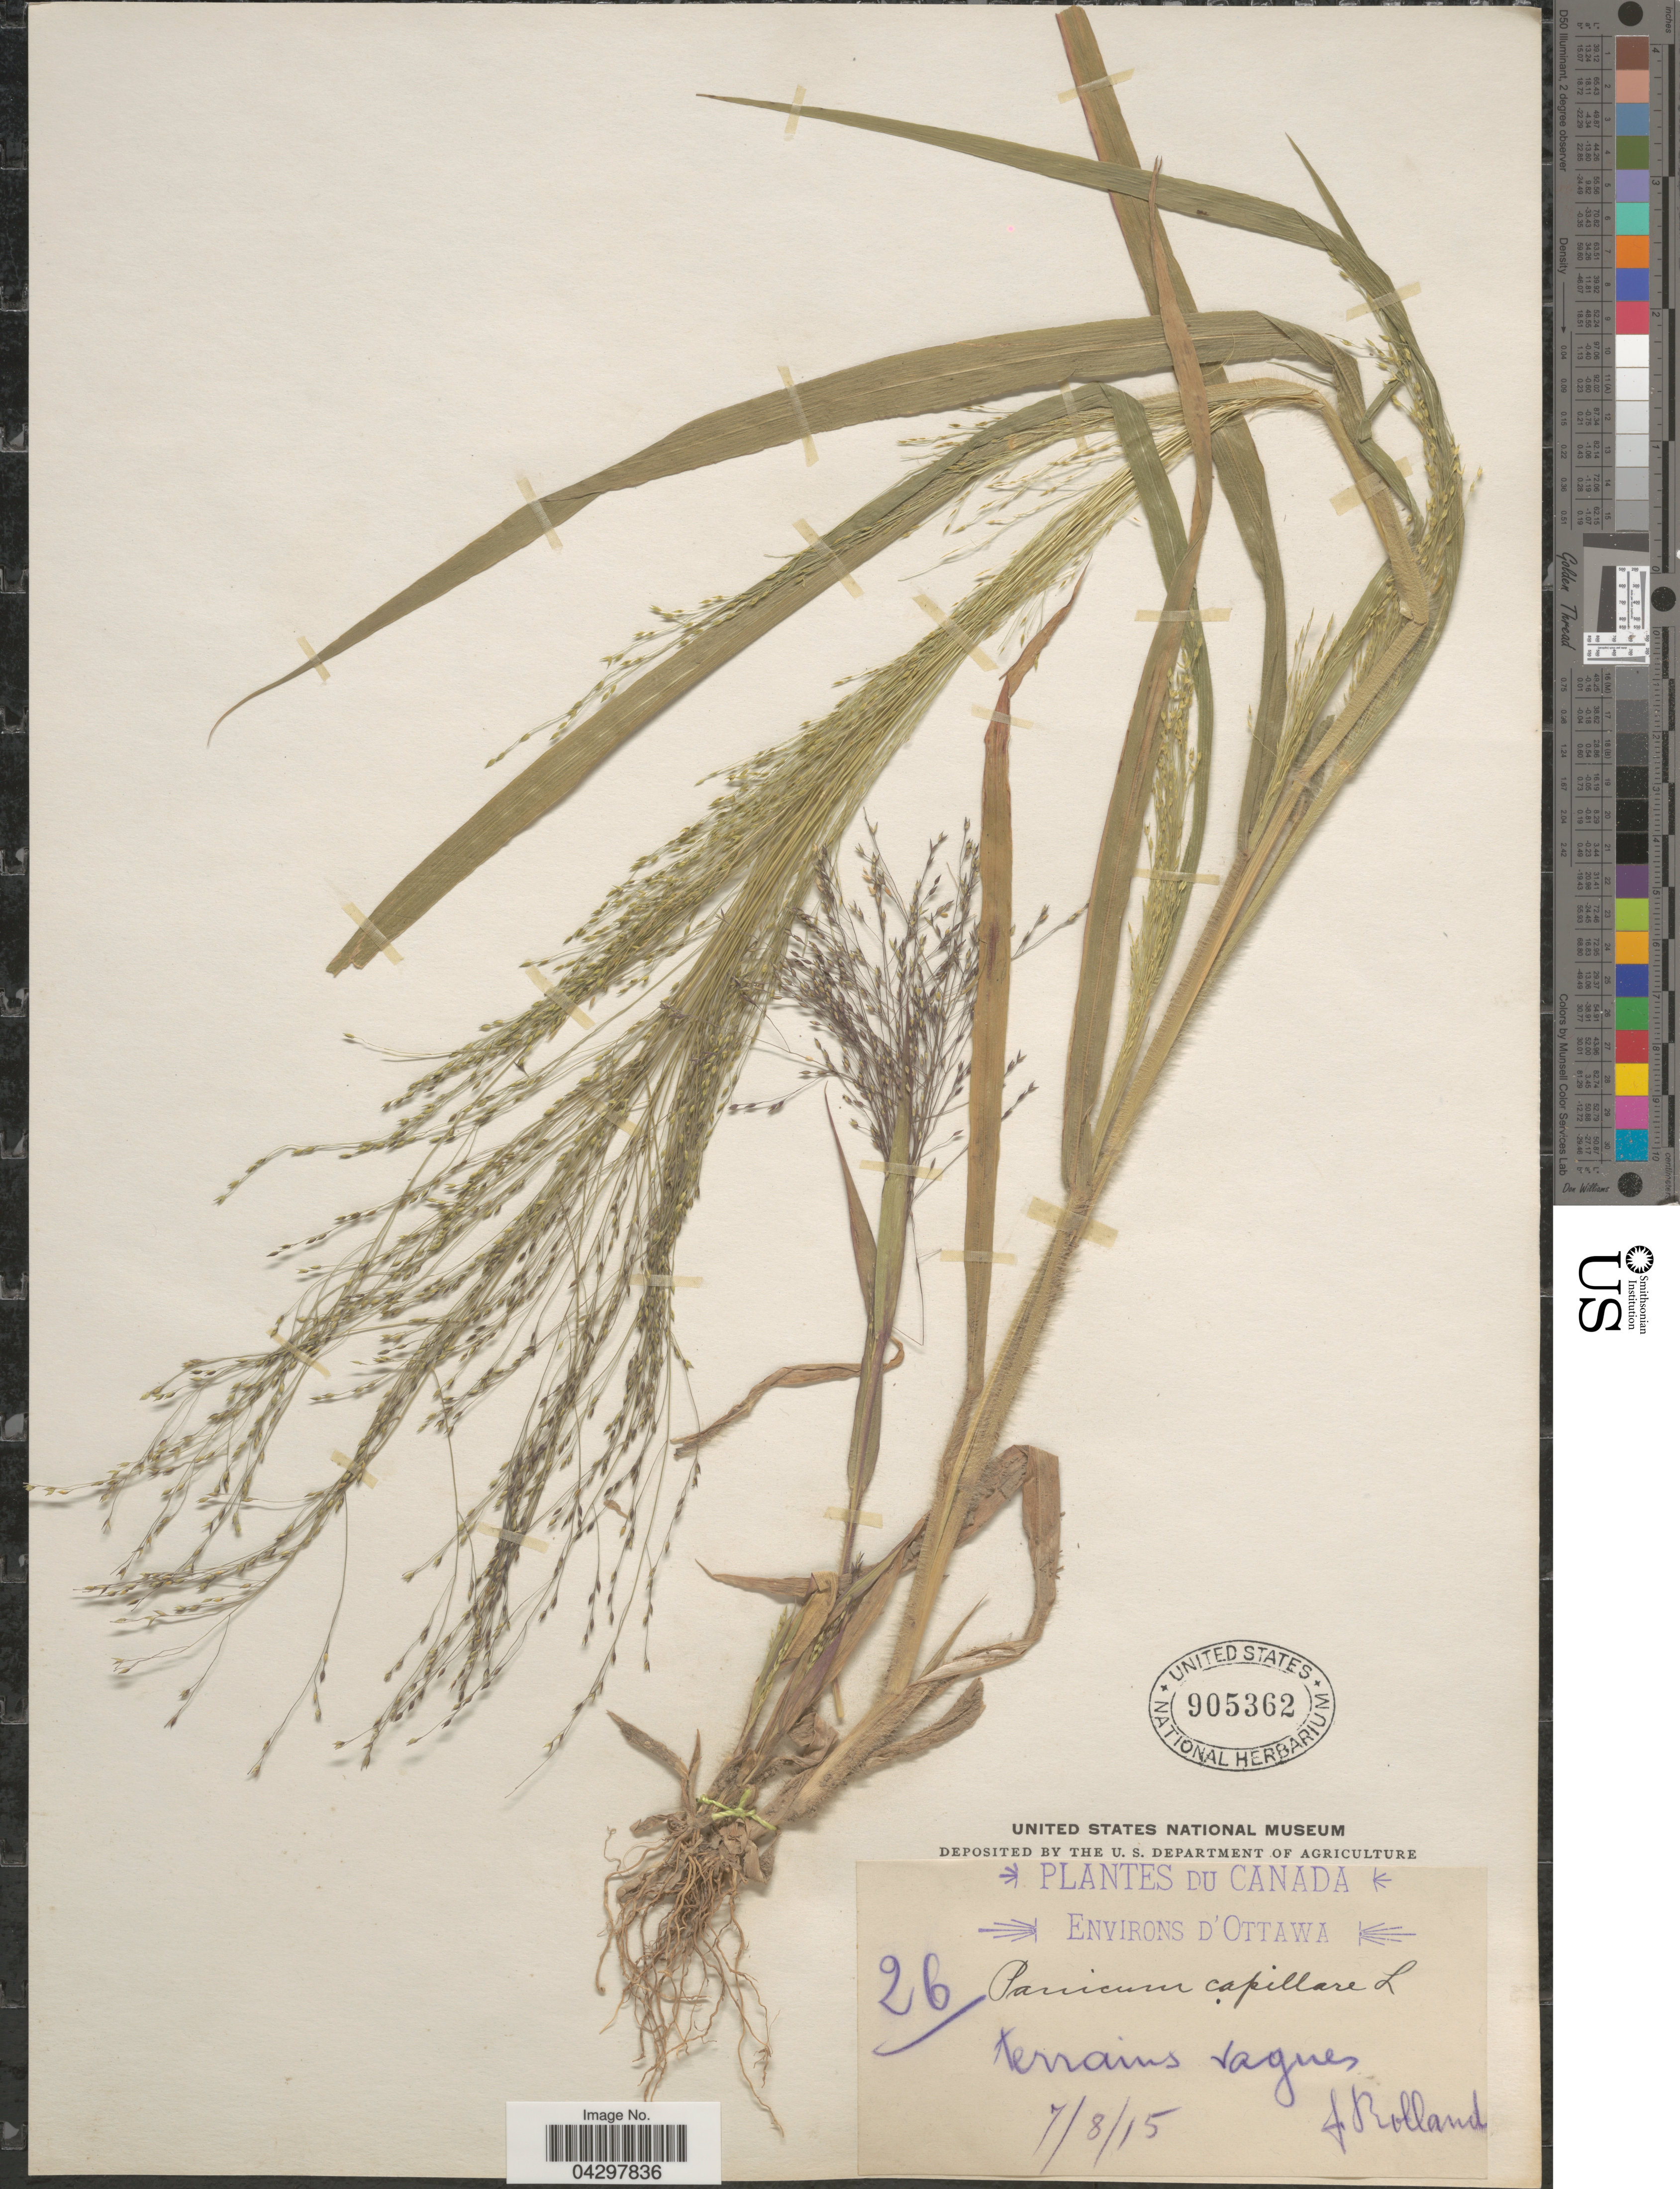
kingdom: Plantae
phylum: Tracheophyta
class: Liliopsida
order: Poales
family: Poaceae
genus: Panicum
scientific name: Panicum capillare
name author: L.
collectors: F. Rolland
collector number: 26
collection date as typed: Transcribed d/m/y: 7/8/15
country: Canada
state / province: Ontario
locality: Environs d'Ottawa. Terrains vagnes.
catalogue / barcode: US 905362